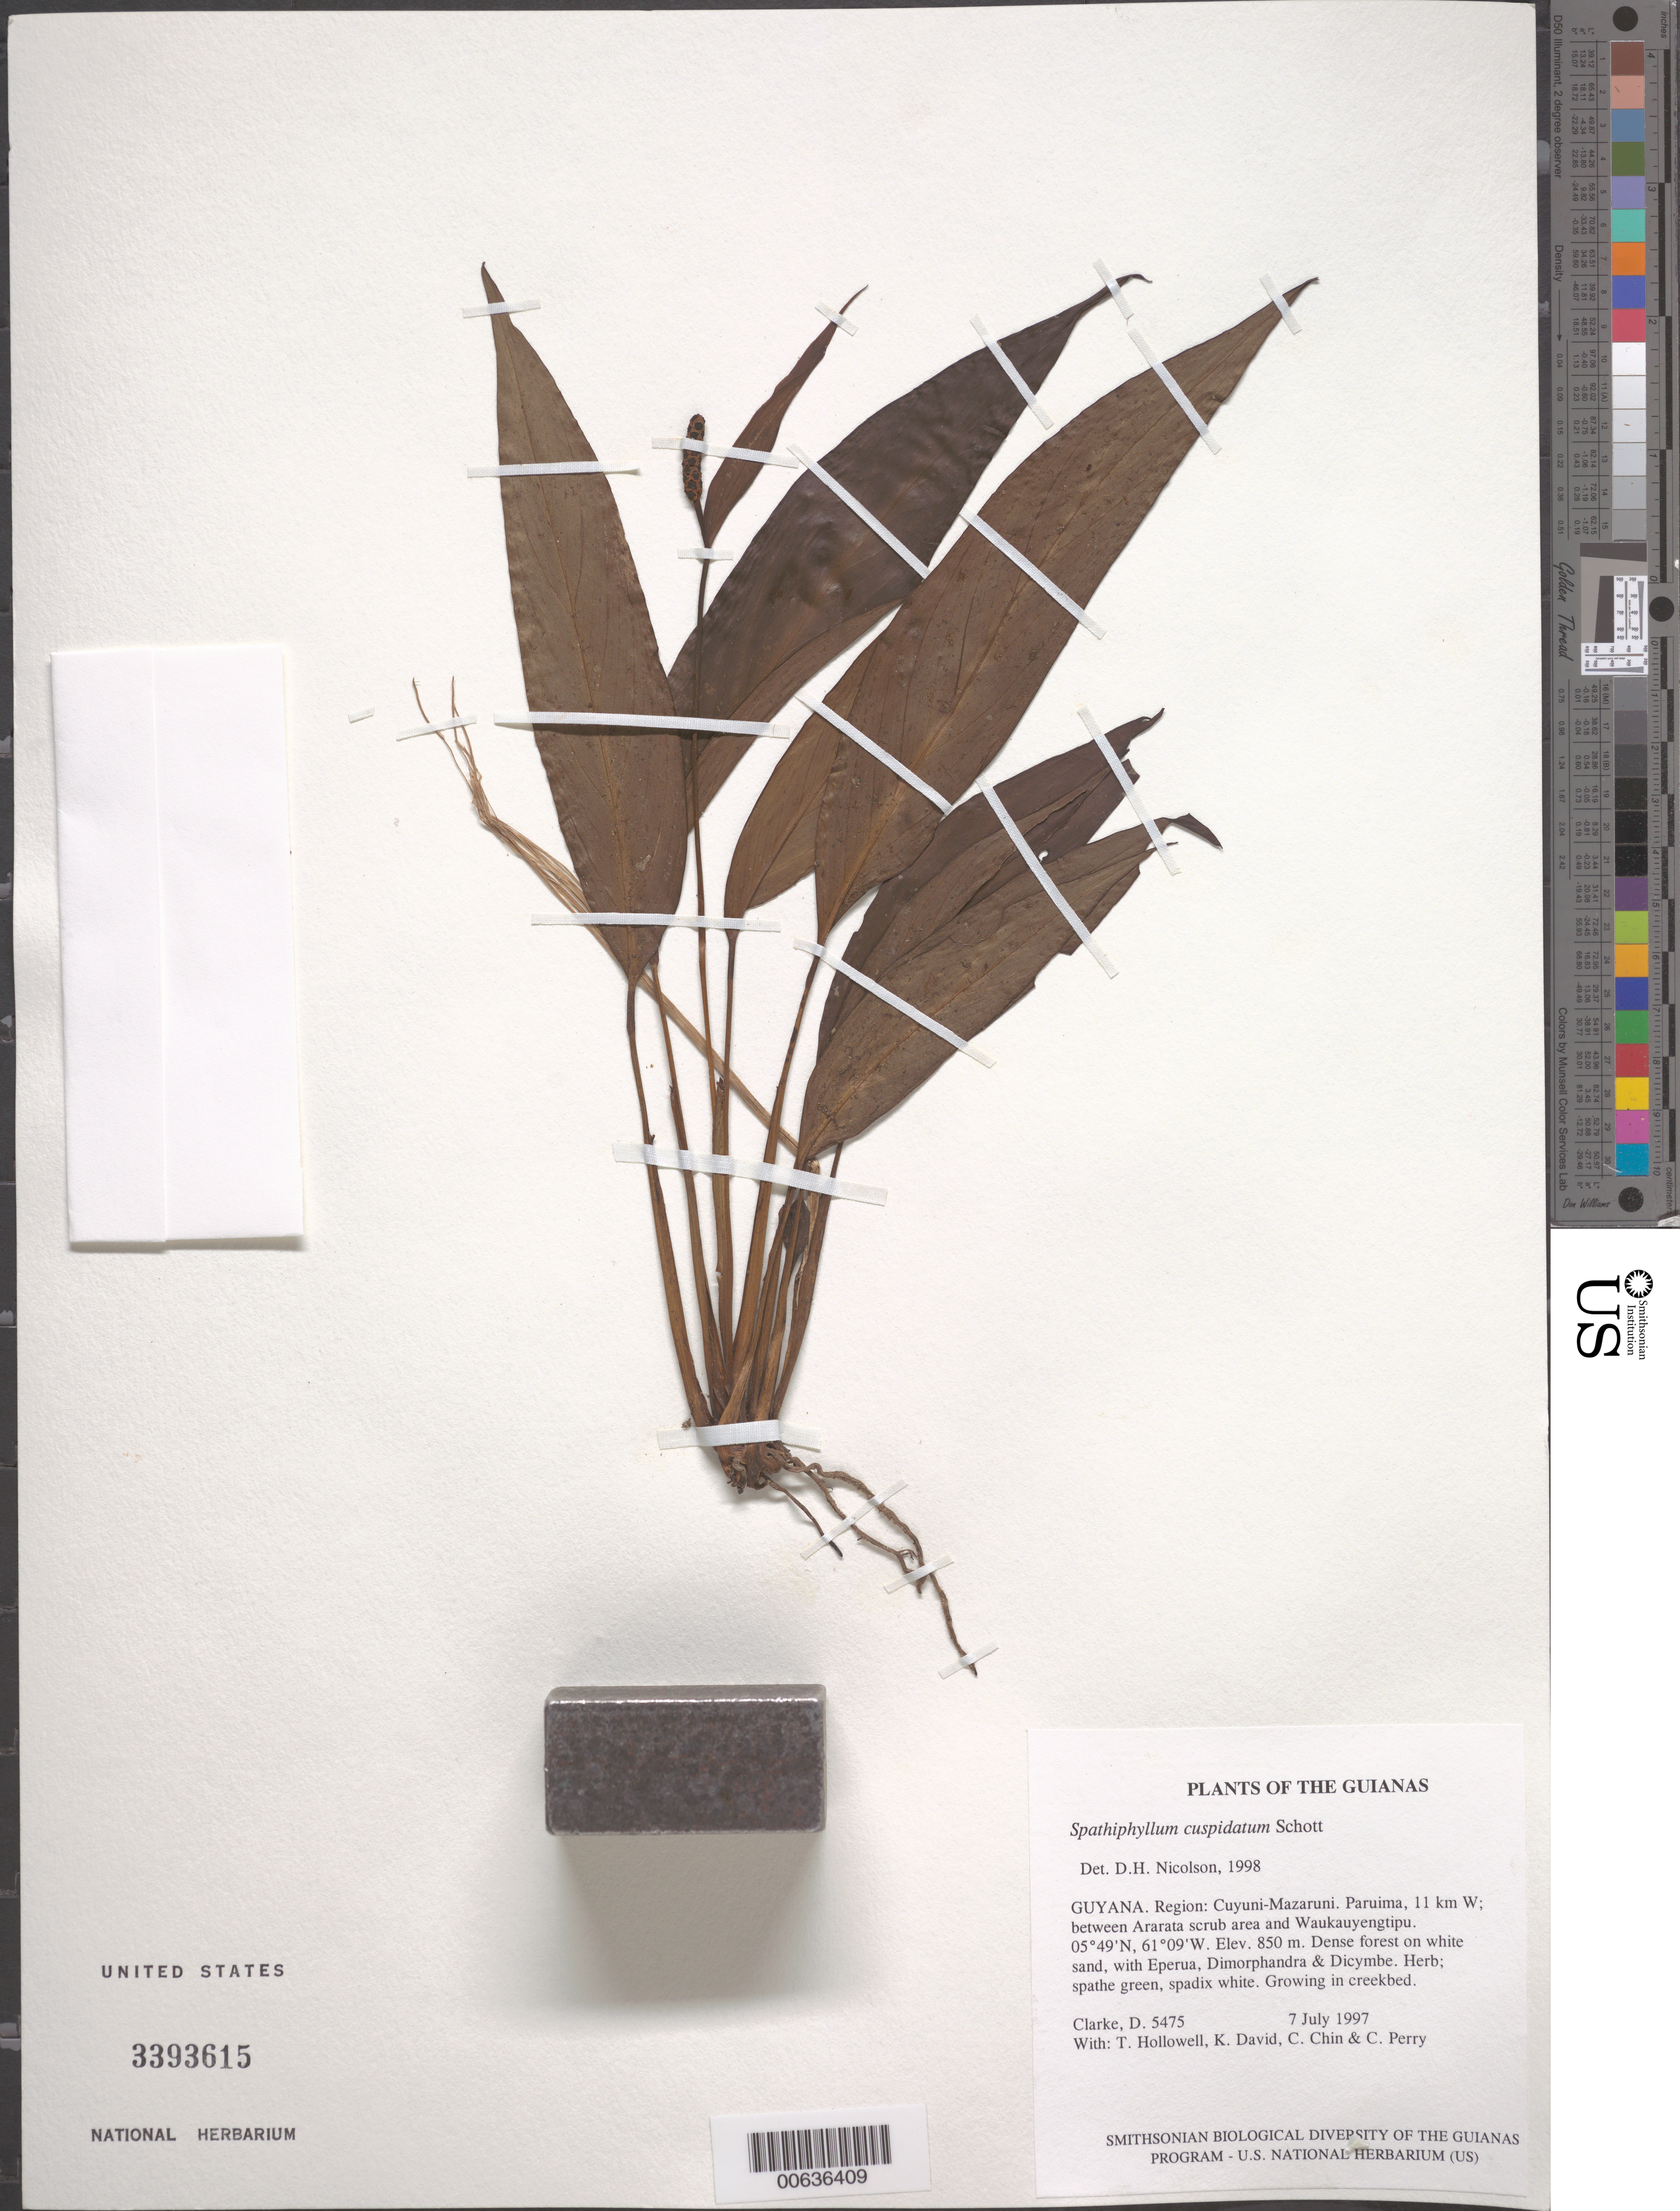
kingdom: Plantae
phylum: Tracheophyta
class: Liliopsida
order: Alismatales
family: Araceae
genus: Spathiphyllum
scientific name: Spathiphyllum cuspidatum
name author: Schott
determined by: Nicolson, Dan H.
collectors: H. D. Clarke, T. Hollowell, K. David, C. Chin & C. Perry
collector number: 5475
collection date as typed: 7 July 1997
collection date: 1997-07-07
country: Guyana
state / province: Cuyuni-Mazaruni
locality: Paruima, 11 km W; between Ararata scrub area and Waukauyengtipu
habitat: Dense forest on white sand, with Eperua, Dimorphandra & Dicymbe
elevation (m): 850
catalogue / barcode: US 3393615